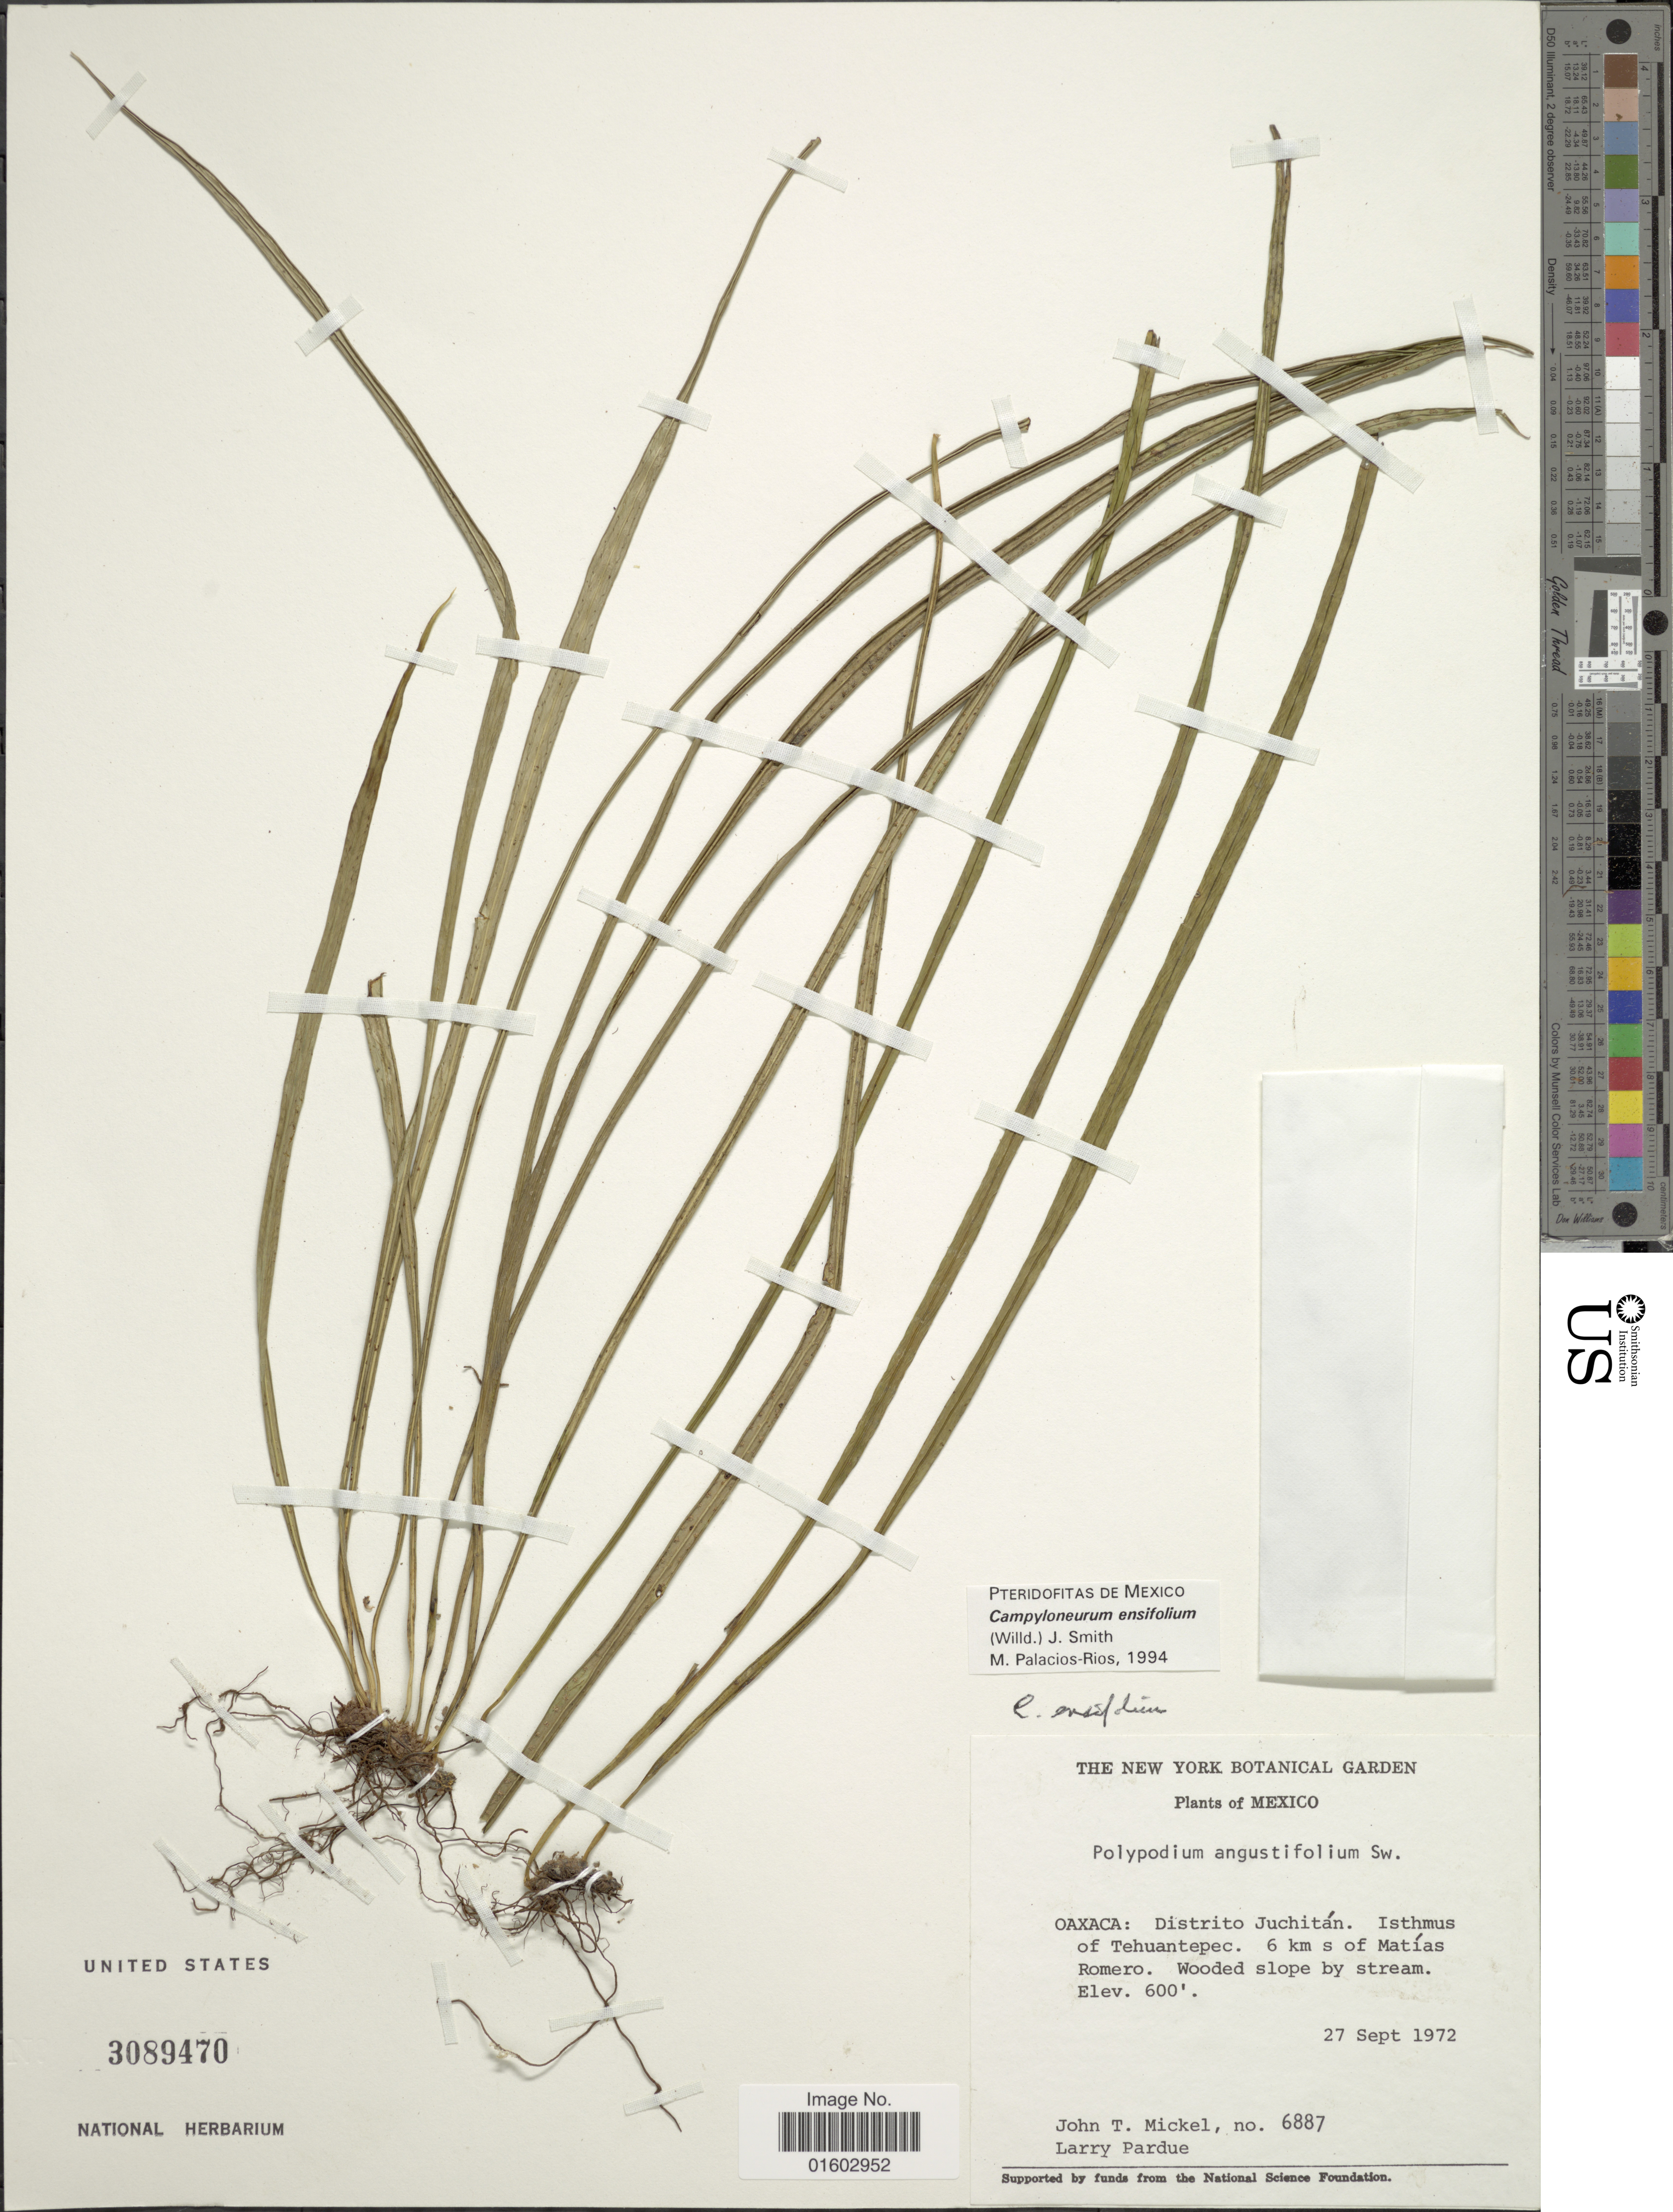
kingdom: Plantae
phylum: Tracheophyta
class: Polypodiopsida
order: Polypodiales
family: Polypodiaceae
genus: Campyloneurum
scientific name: Campyloneurum angustifolium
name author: (Sw.) Fée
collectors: J. T. Mickel & L. Pardue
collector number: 6887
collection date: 1972-09-27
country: Mexico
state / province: Oaxaca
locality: Distrito Juchitan. Isthmus of Tehuantpec. 6 km s of Matias Romero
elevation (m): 183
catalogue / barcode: US 3089470